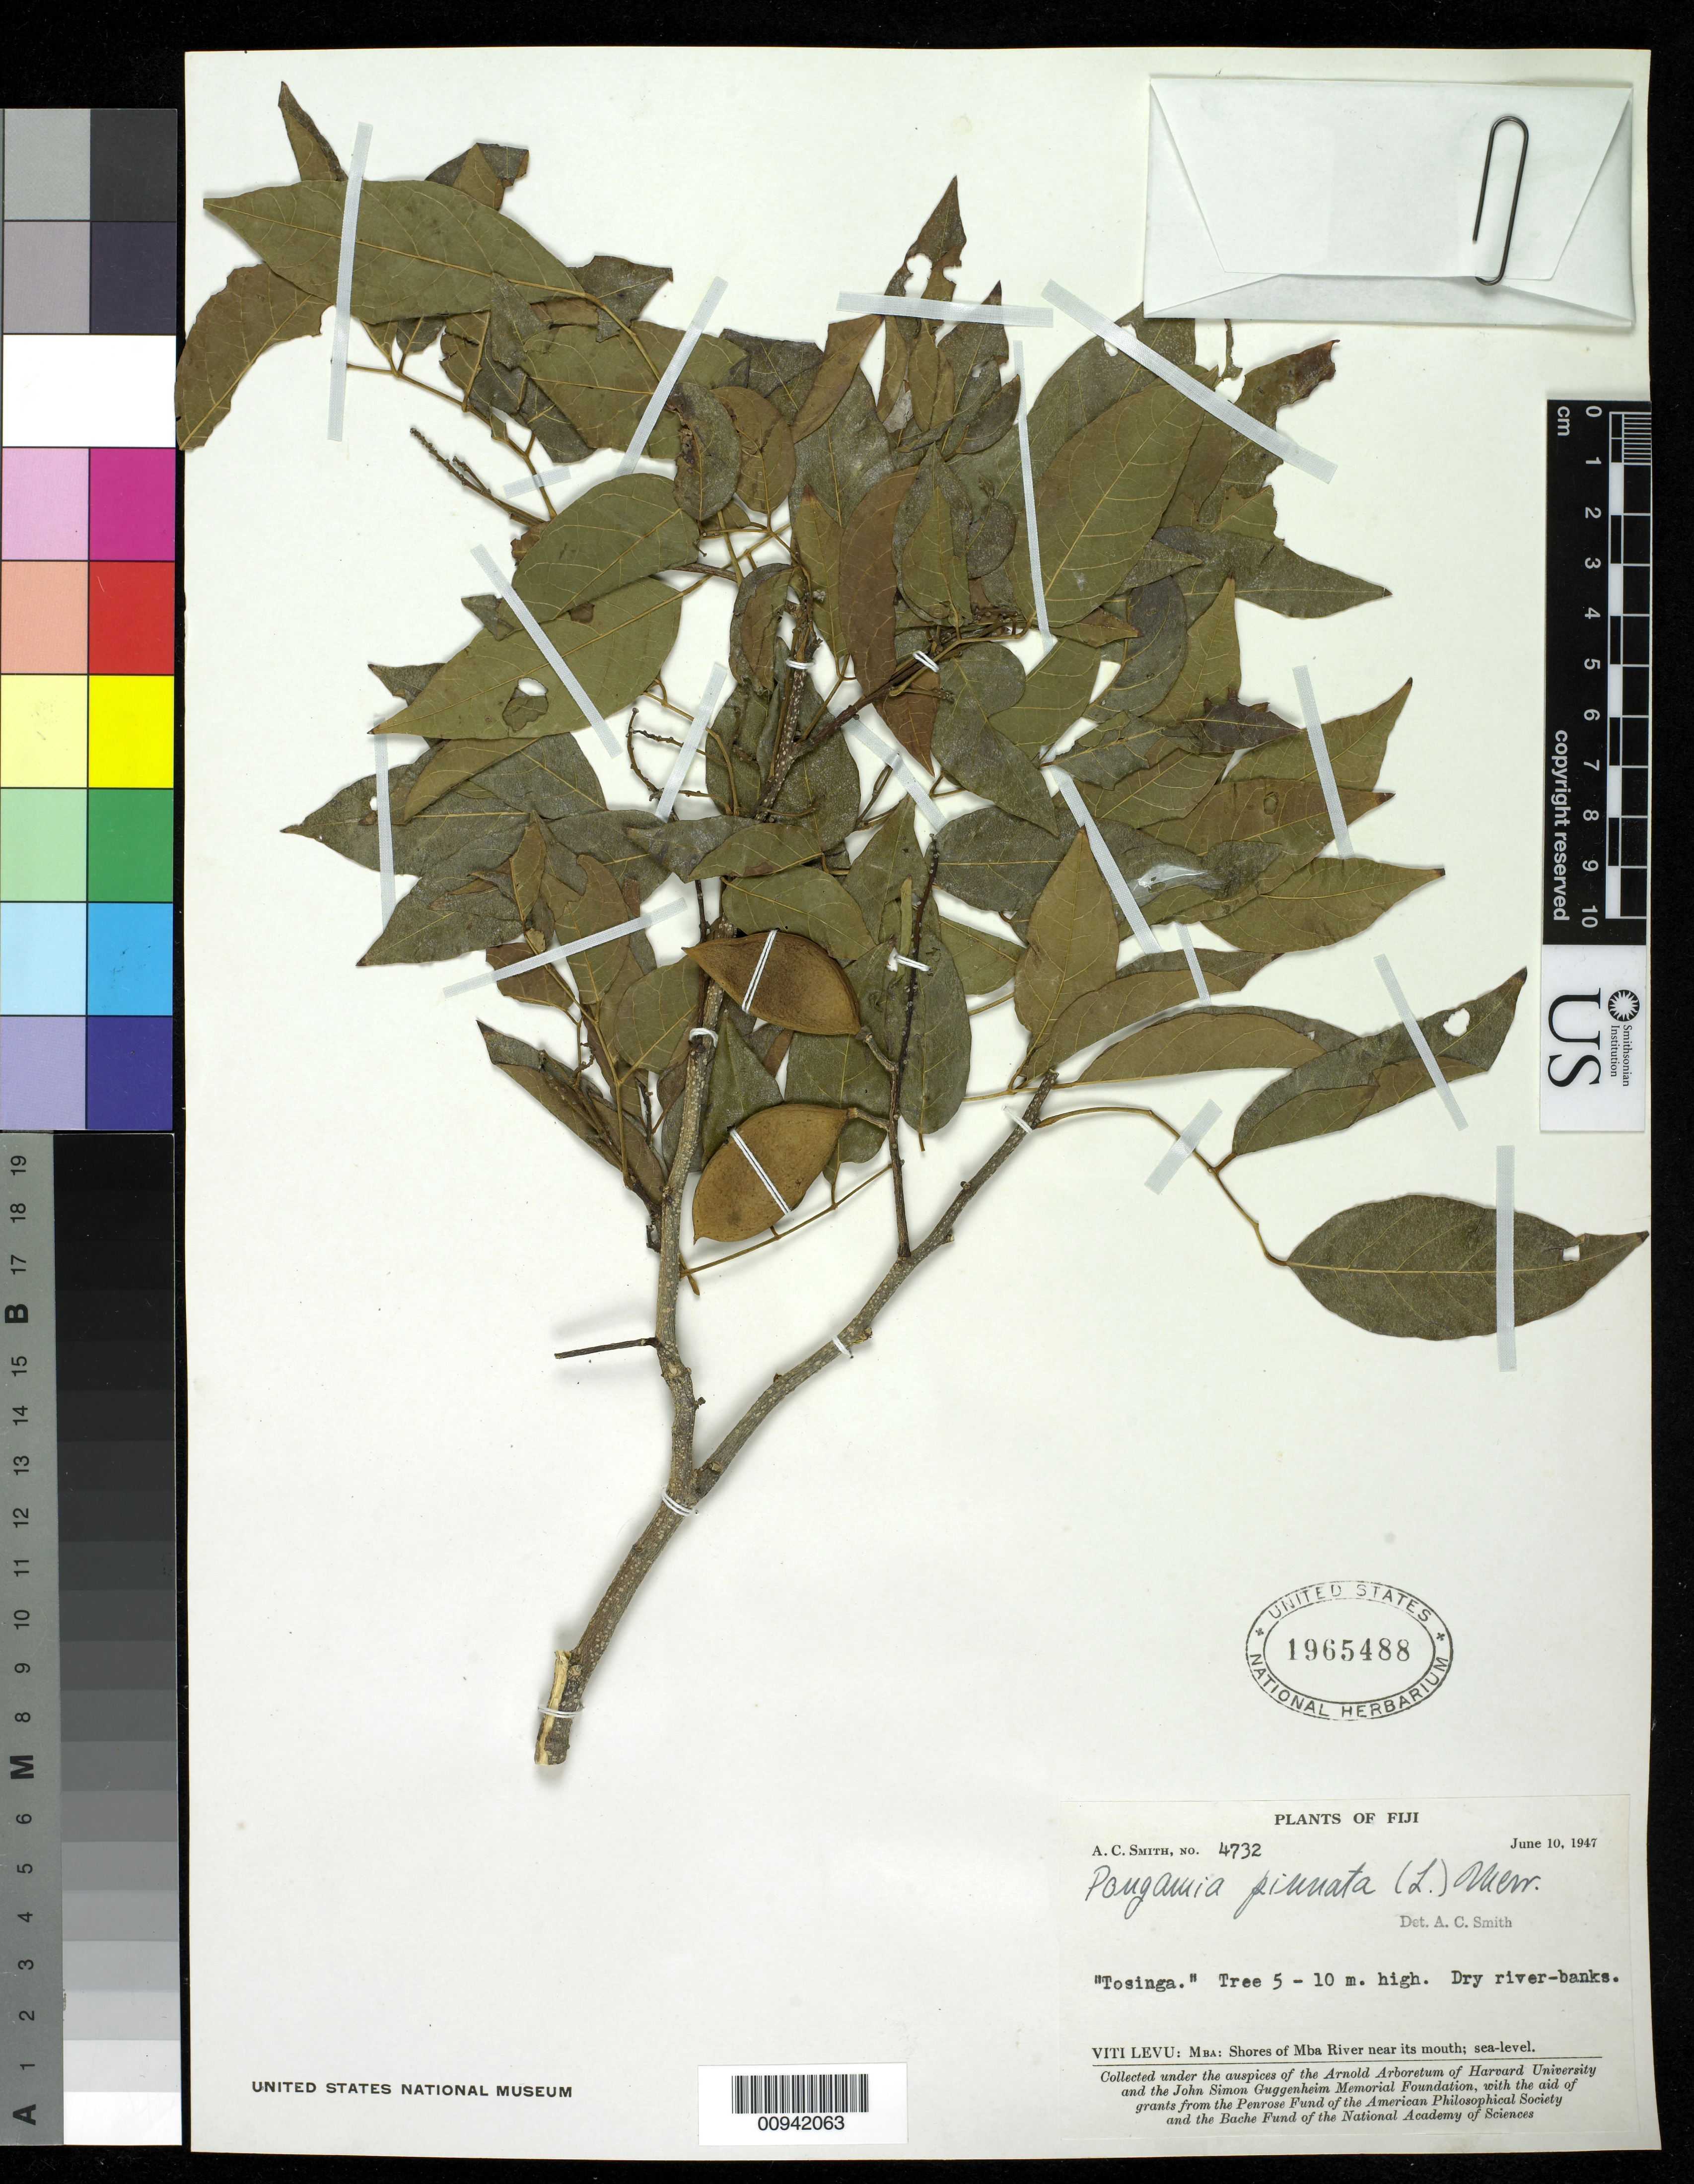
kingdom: Plantae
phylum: Tracheophyta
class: Magnoliopsida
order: Fabales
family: Fabaceae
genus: Millettia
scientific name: Millettia pinnata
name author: (L.) Panigrahi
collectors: C. A. Smith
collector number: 4732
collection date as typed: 10 Jun 1947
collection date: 1947-06-10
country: Fiji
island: Viti Levu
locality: Mba: Shores of Mba River near its mouth.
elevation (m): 0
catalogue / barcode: US 1965488